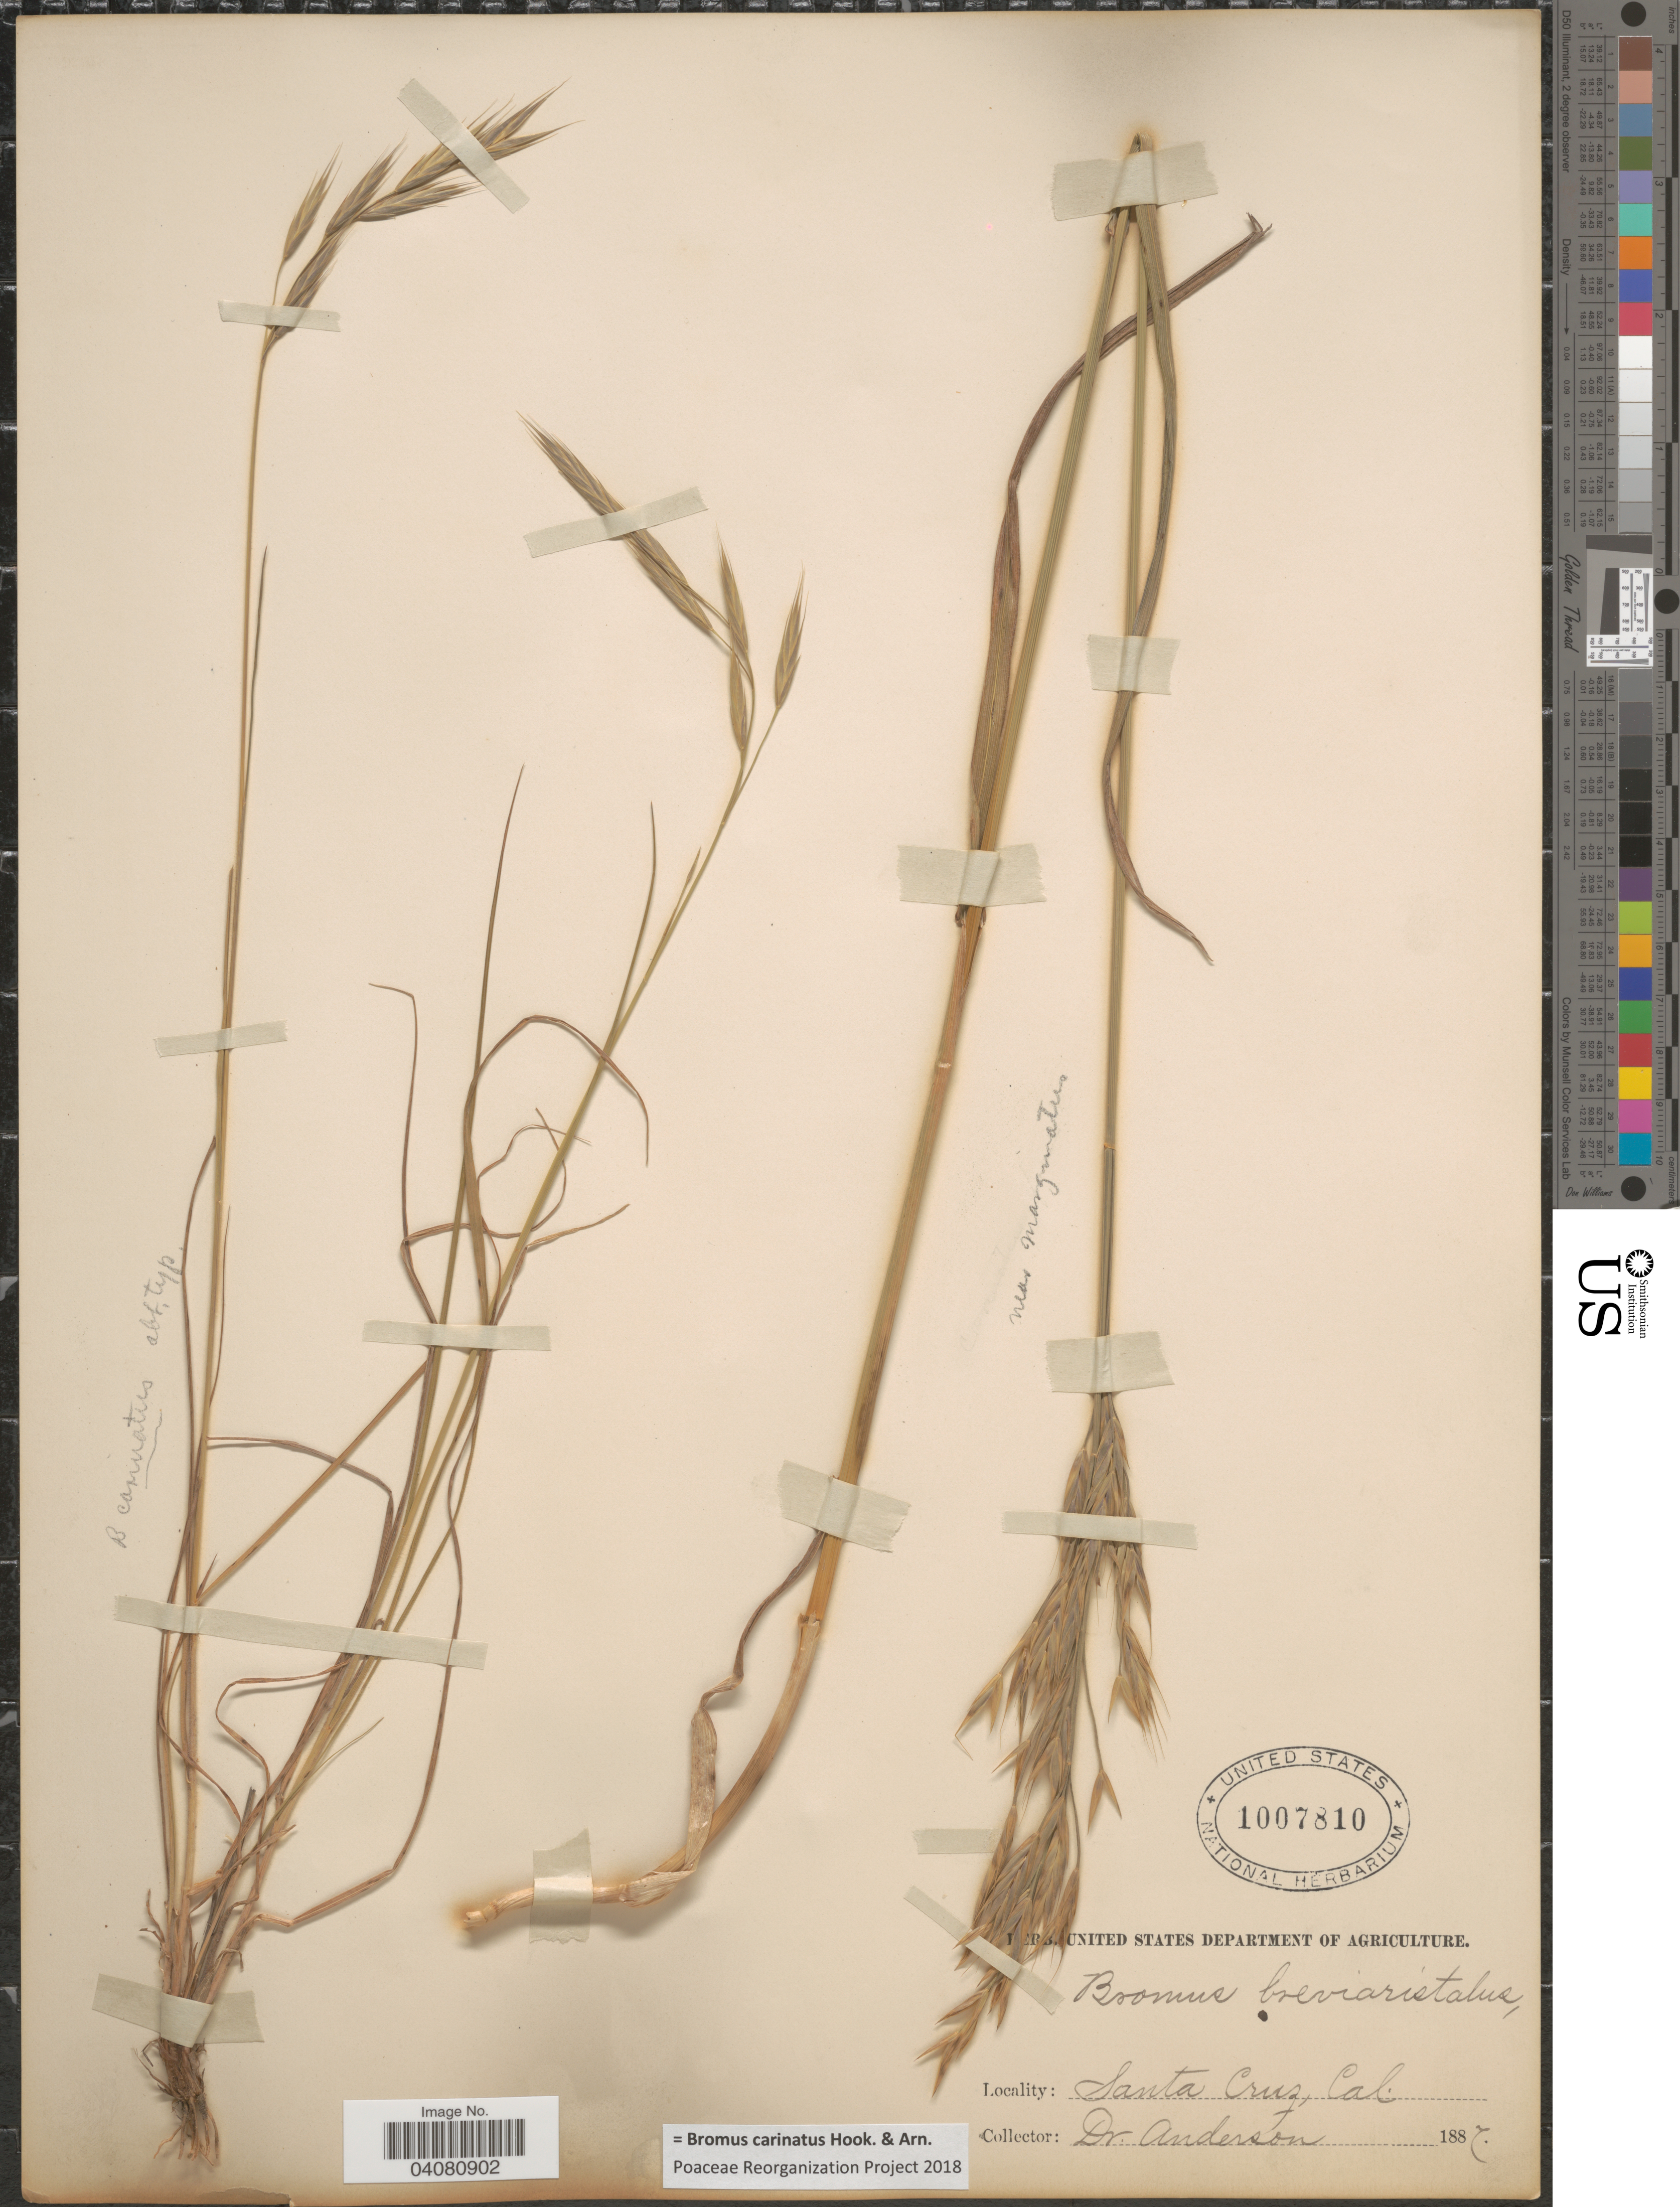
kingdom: Plantae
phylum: Tracheophyta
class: Liliopsida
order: Poales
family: Poaceae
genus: Bromus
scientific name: Bromus carinatus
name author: Hook. & Arn.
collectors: -. Anderson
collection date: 1887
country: United States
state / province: California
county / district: Santa Cruz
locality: Santa Cruz.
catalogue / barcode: US 1007810